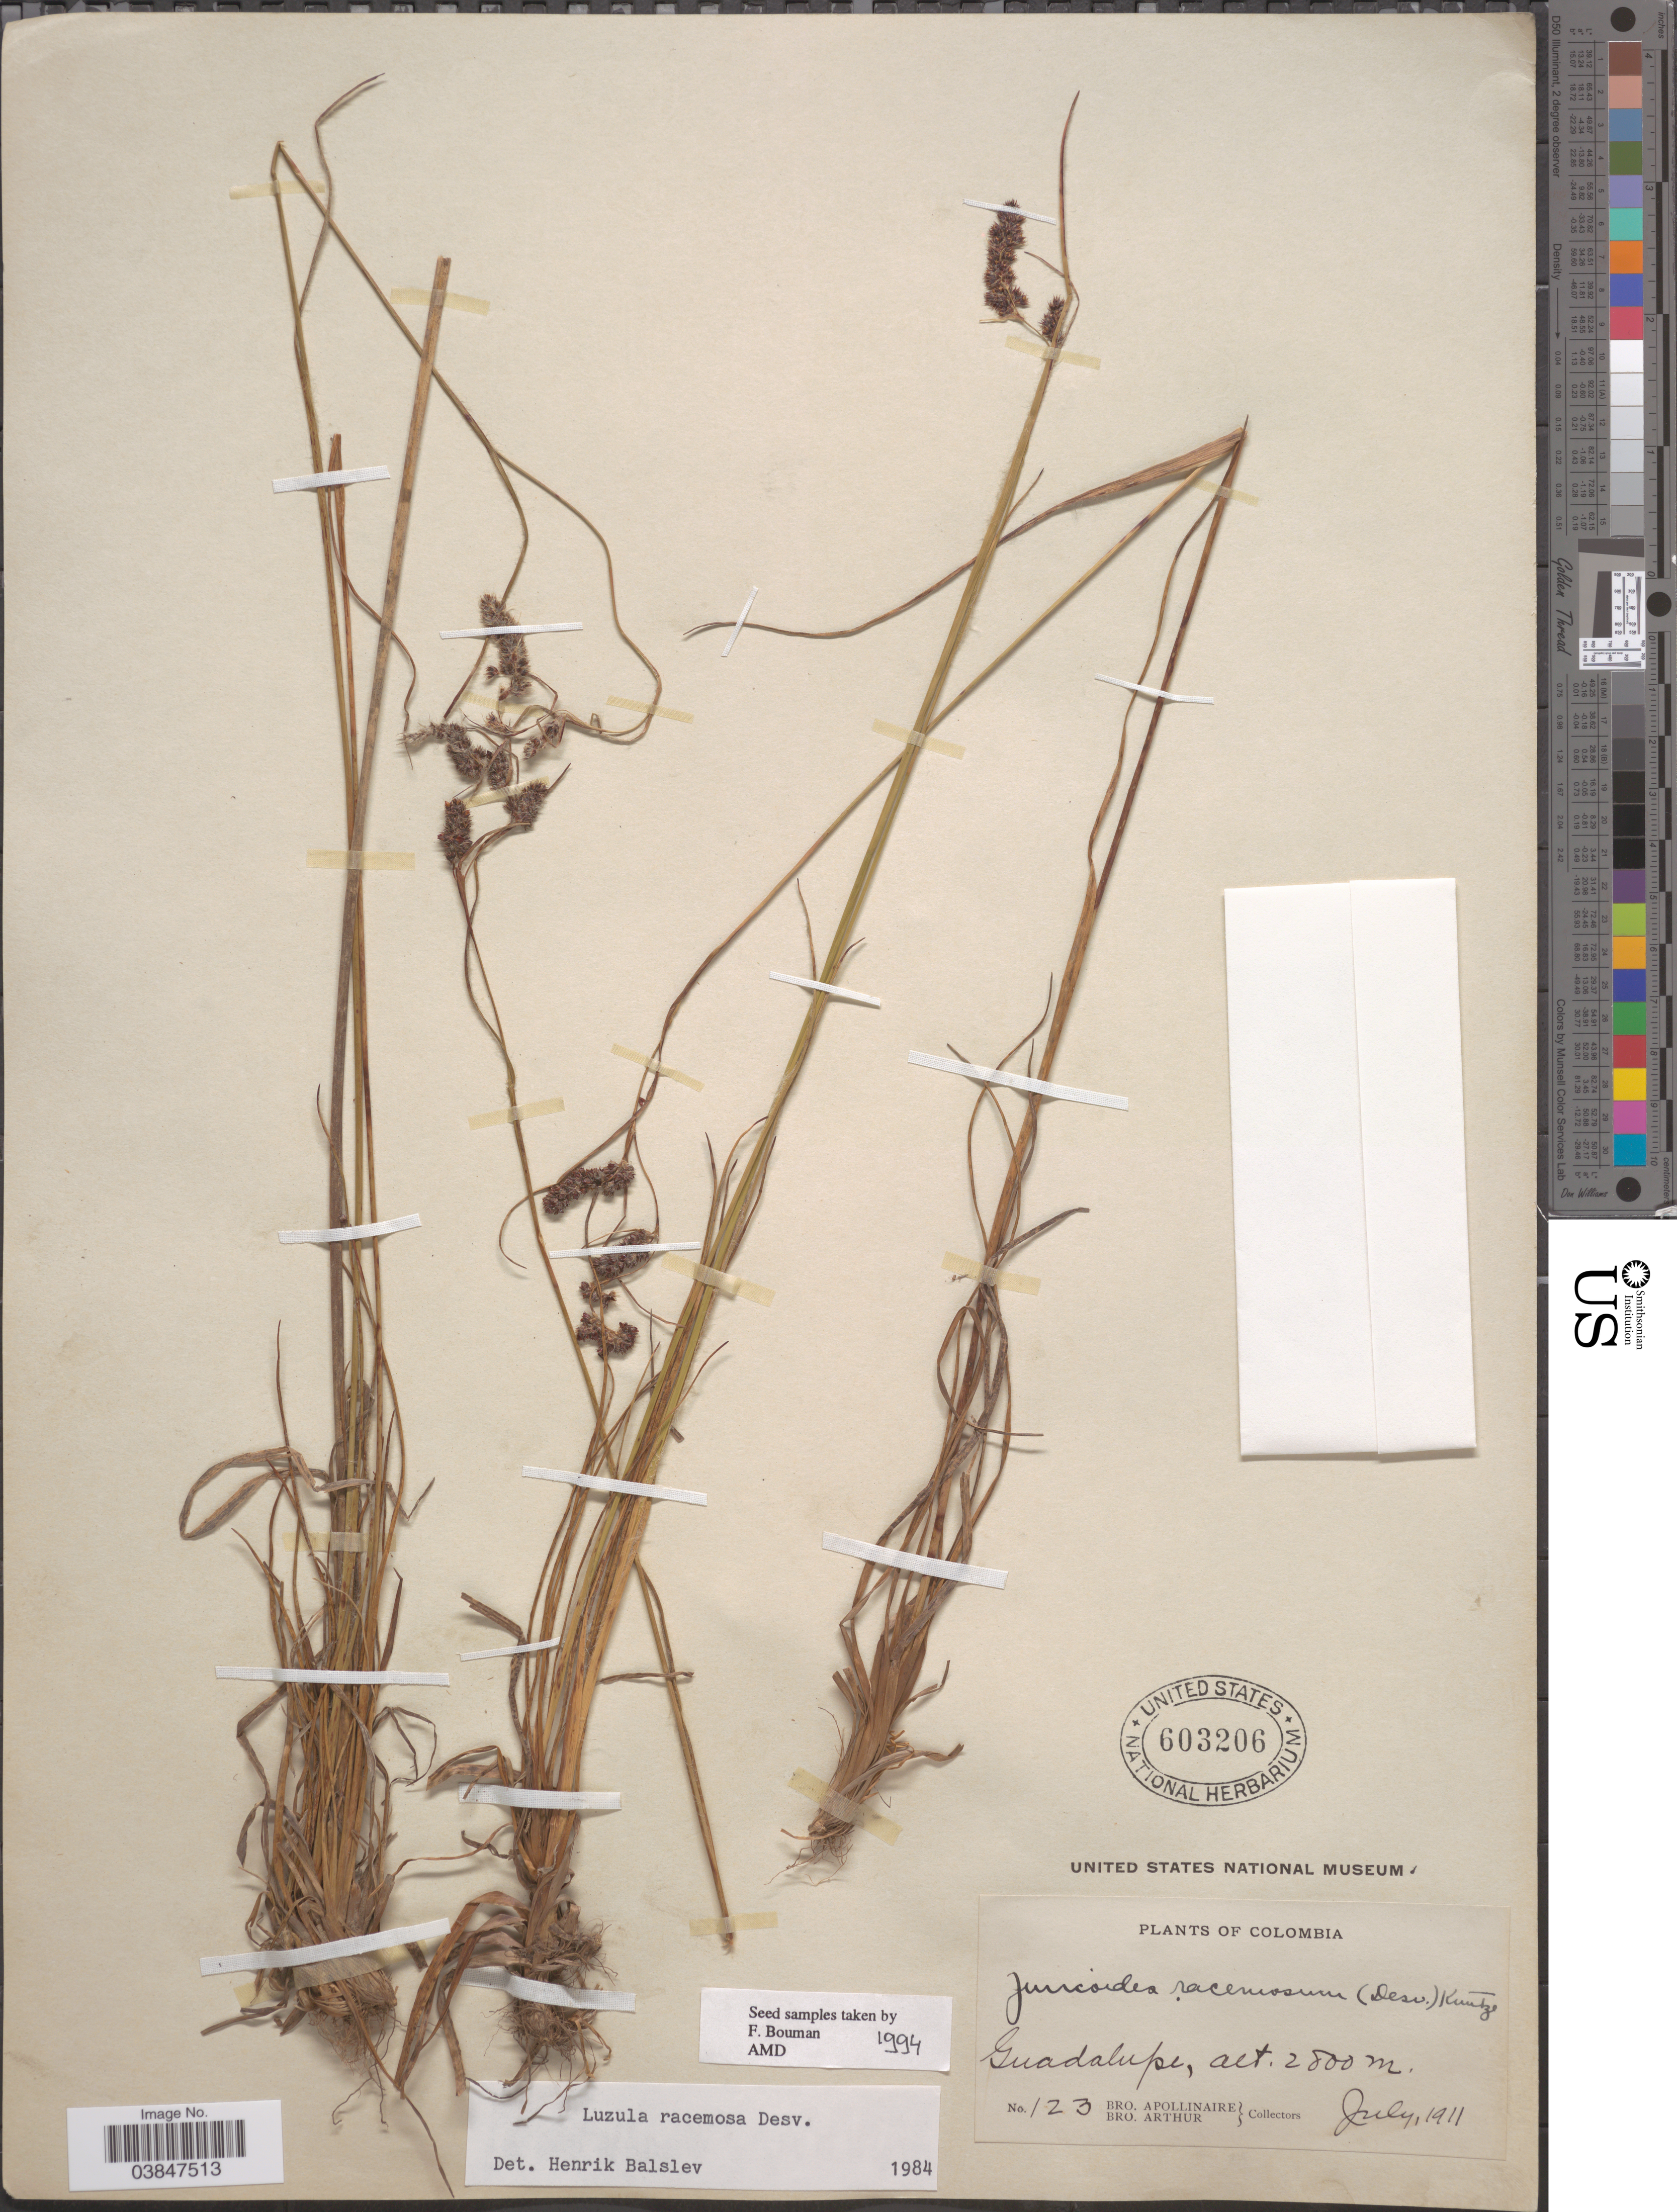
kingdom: Plantae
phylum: Tracheophyta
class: Liliopsida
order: Poales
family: Juncaceae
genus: Luzula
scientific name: Luzula racemosa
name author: Desv.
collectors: Bro. Apollinaire & Bro. Arthur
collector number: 123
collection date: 1911-07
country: Colombia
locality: Guadalupe.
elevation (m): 2800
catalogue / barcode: US 603206